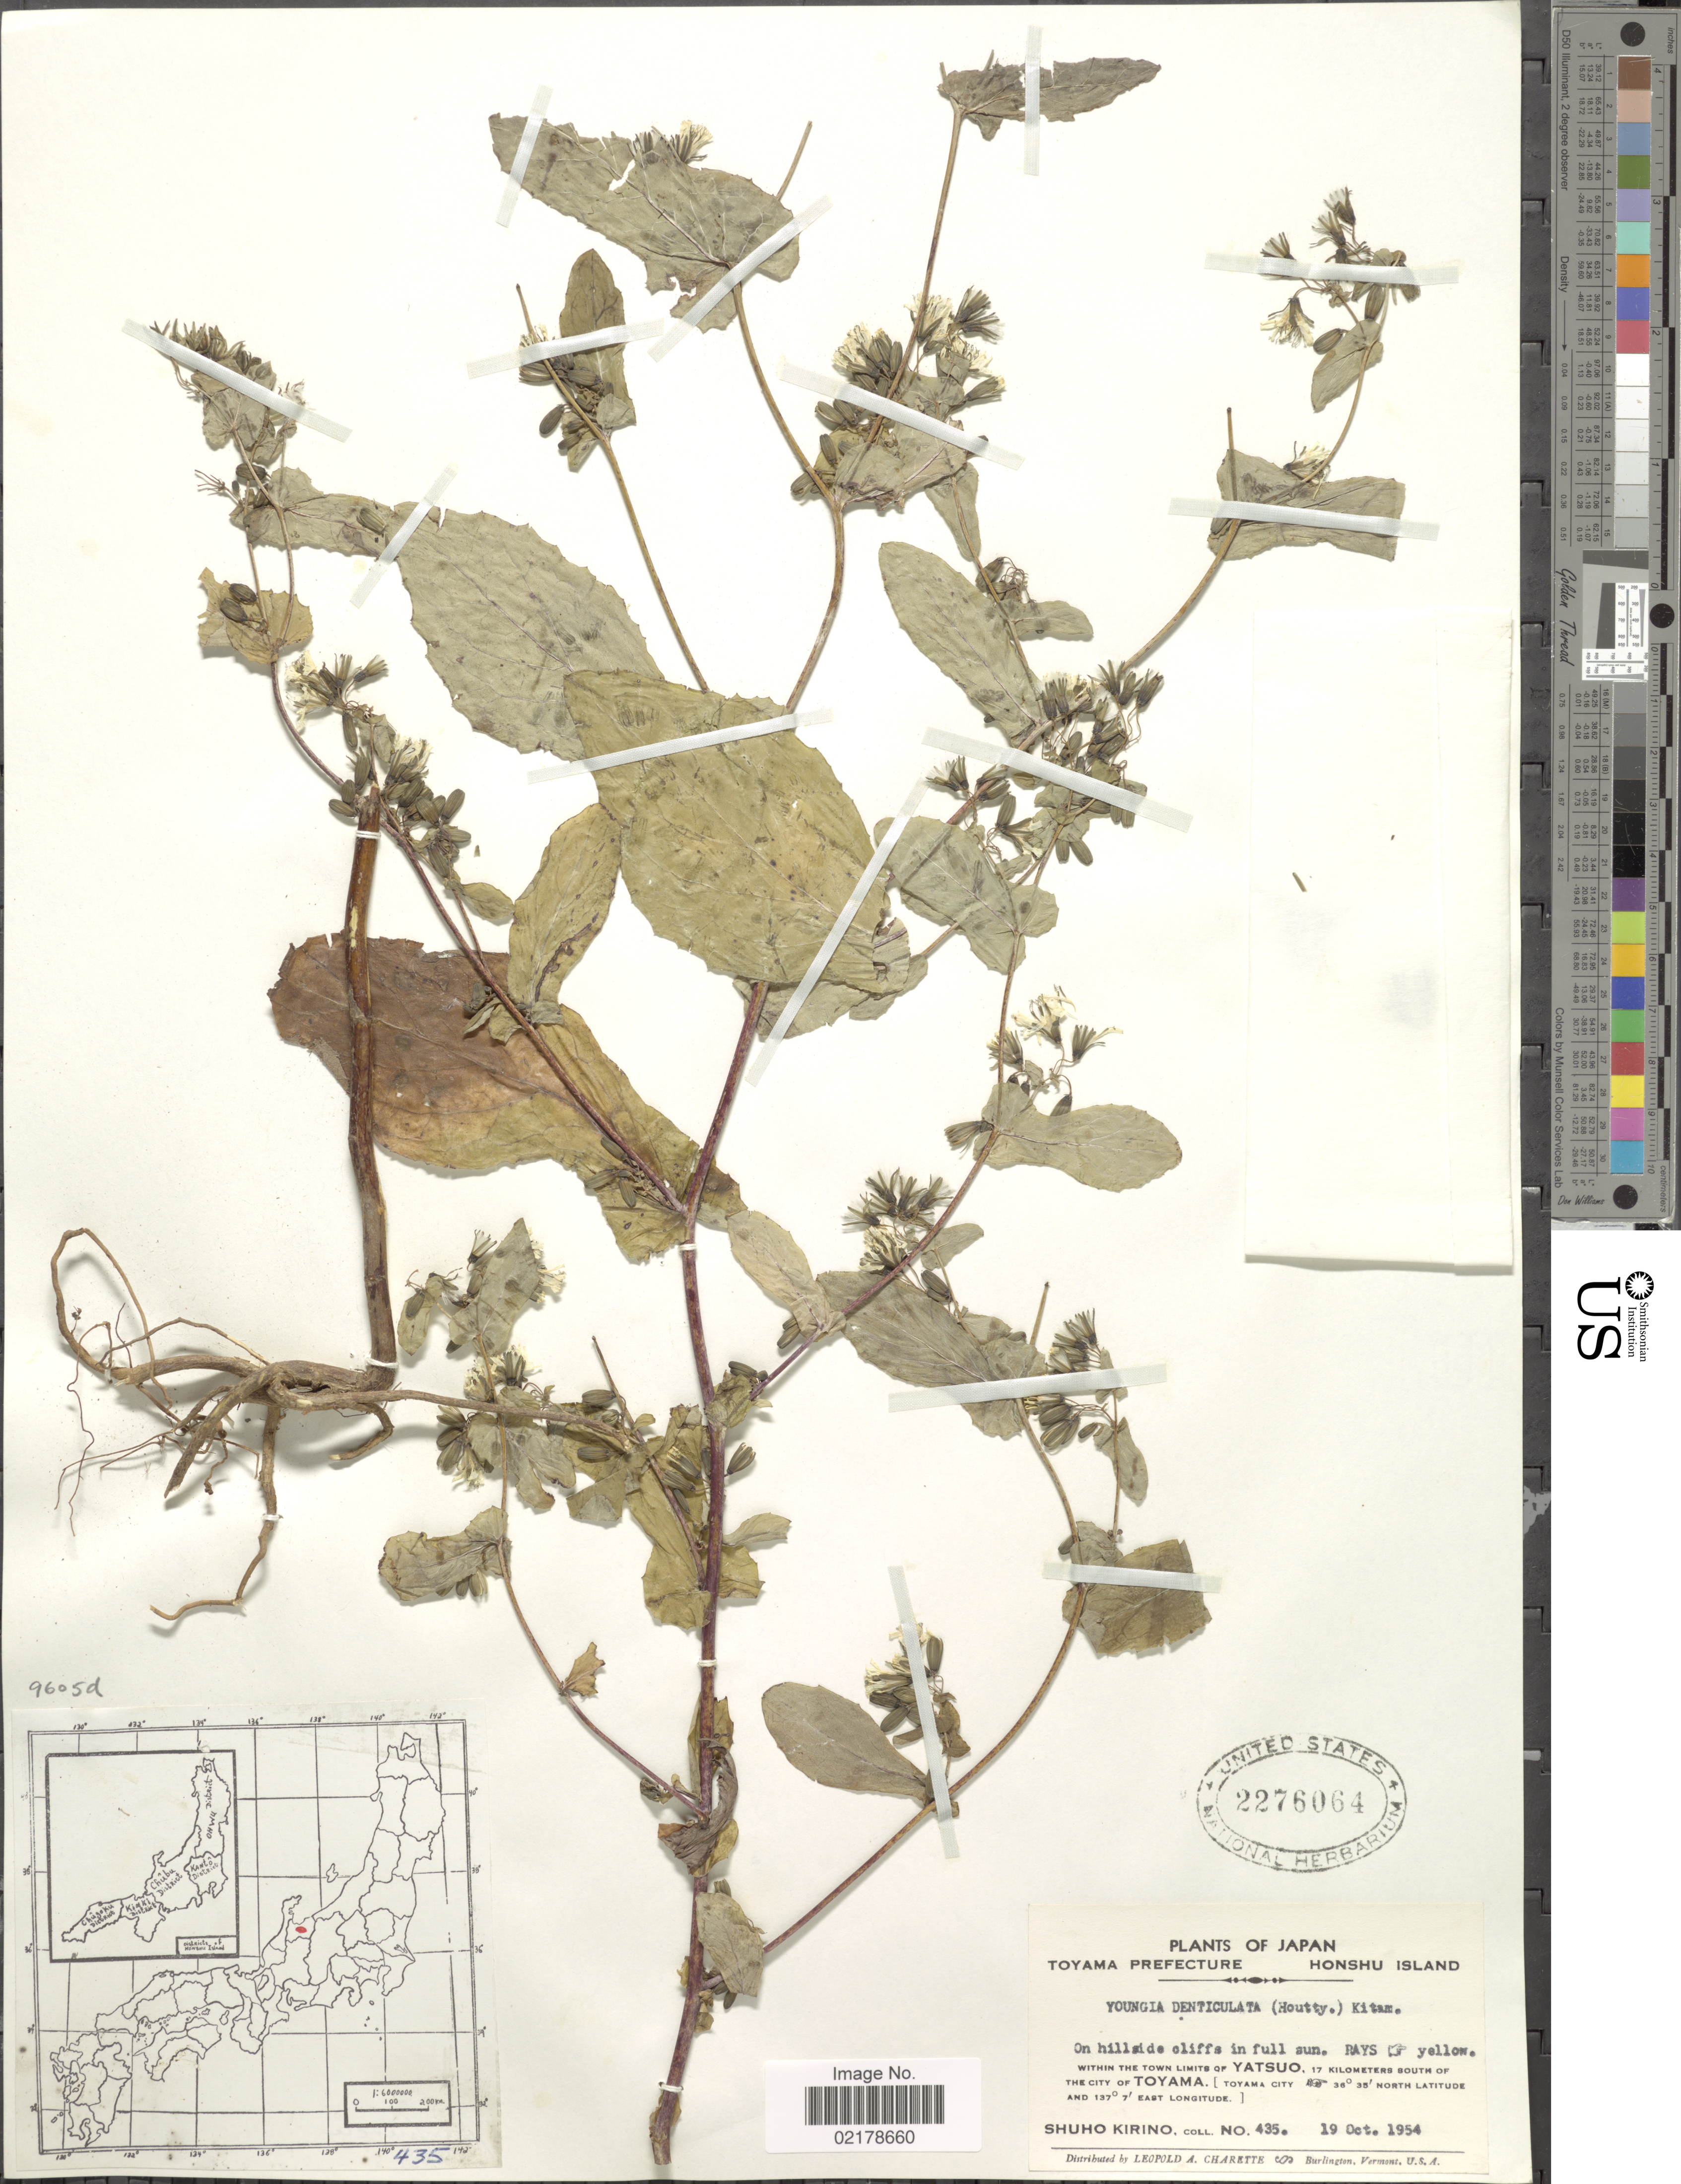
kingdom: Plantae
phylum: Tracheophyta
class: Magnoliopsida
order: Asterales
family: Asteraceae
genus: Crepidiastrum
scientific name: Crepidiastrum denticulatum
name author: (Houtt.) Pak & Kawano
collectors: S. Kirino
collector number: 435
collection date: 1954-10-19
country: Japan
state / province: Toyama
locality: Toyama Prefecture. Honshu Island. Within the town limits of Yatsuo, 17 kilometers south of the city of Toyama. [Toyama City].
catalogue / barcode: US 2276064